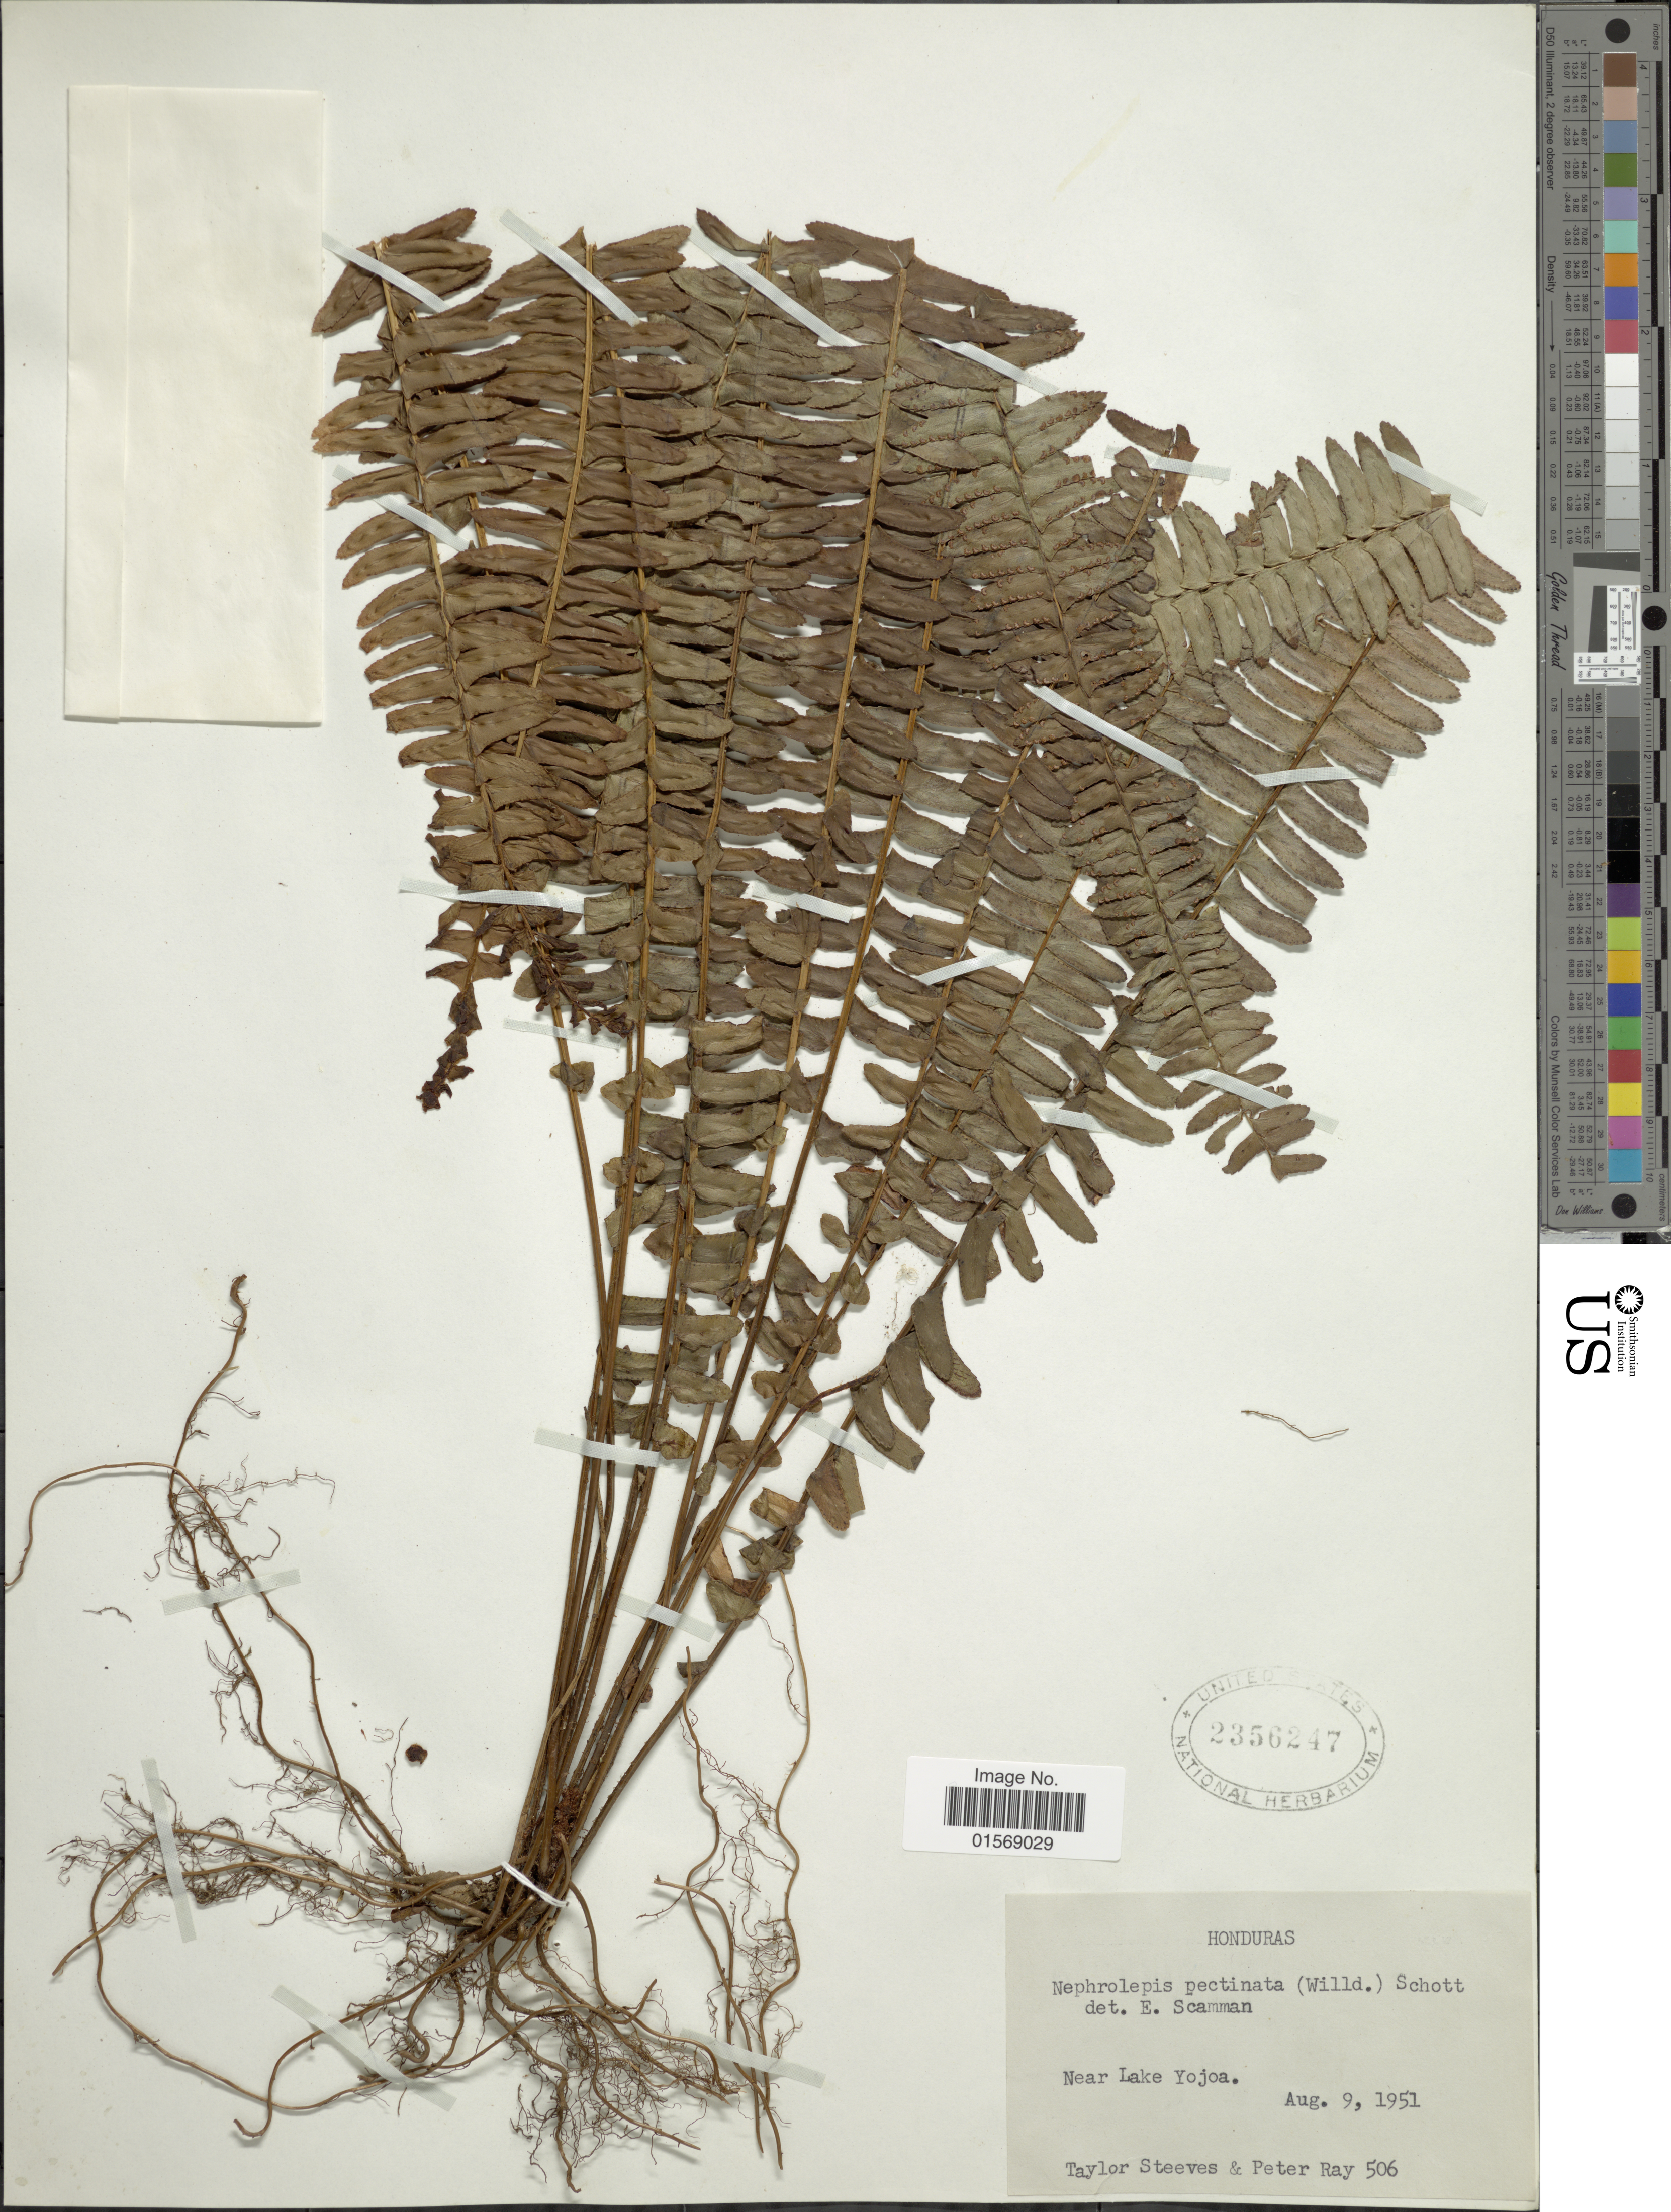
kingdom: Plantae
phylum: Tracheophyta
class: Polypodiopsida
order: Polypodiales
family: Nephrolepidaceae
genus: Nephrolepis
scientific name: Nephrolepis pectinata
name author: (Willd.) Schott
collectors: T. Steeves & P. Ray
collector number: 506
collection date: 1951-08-09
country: Honduras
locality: Hondras, Near Lake Yojoa.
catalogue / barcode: US 2356247